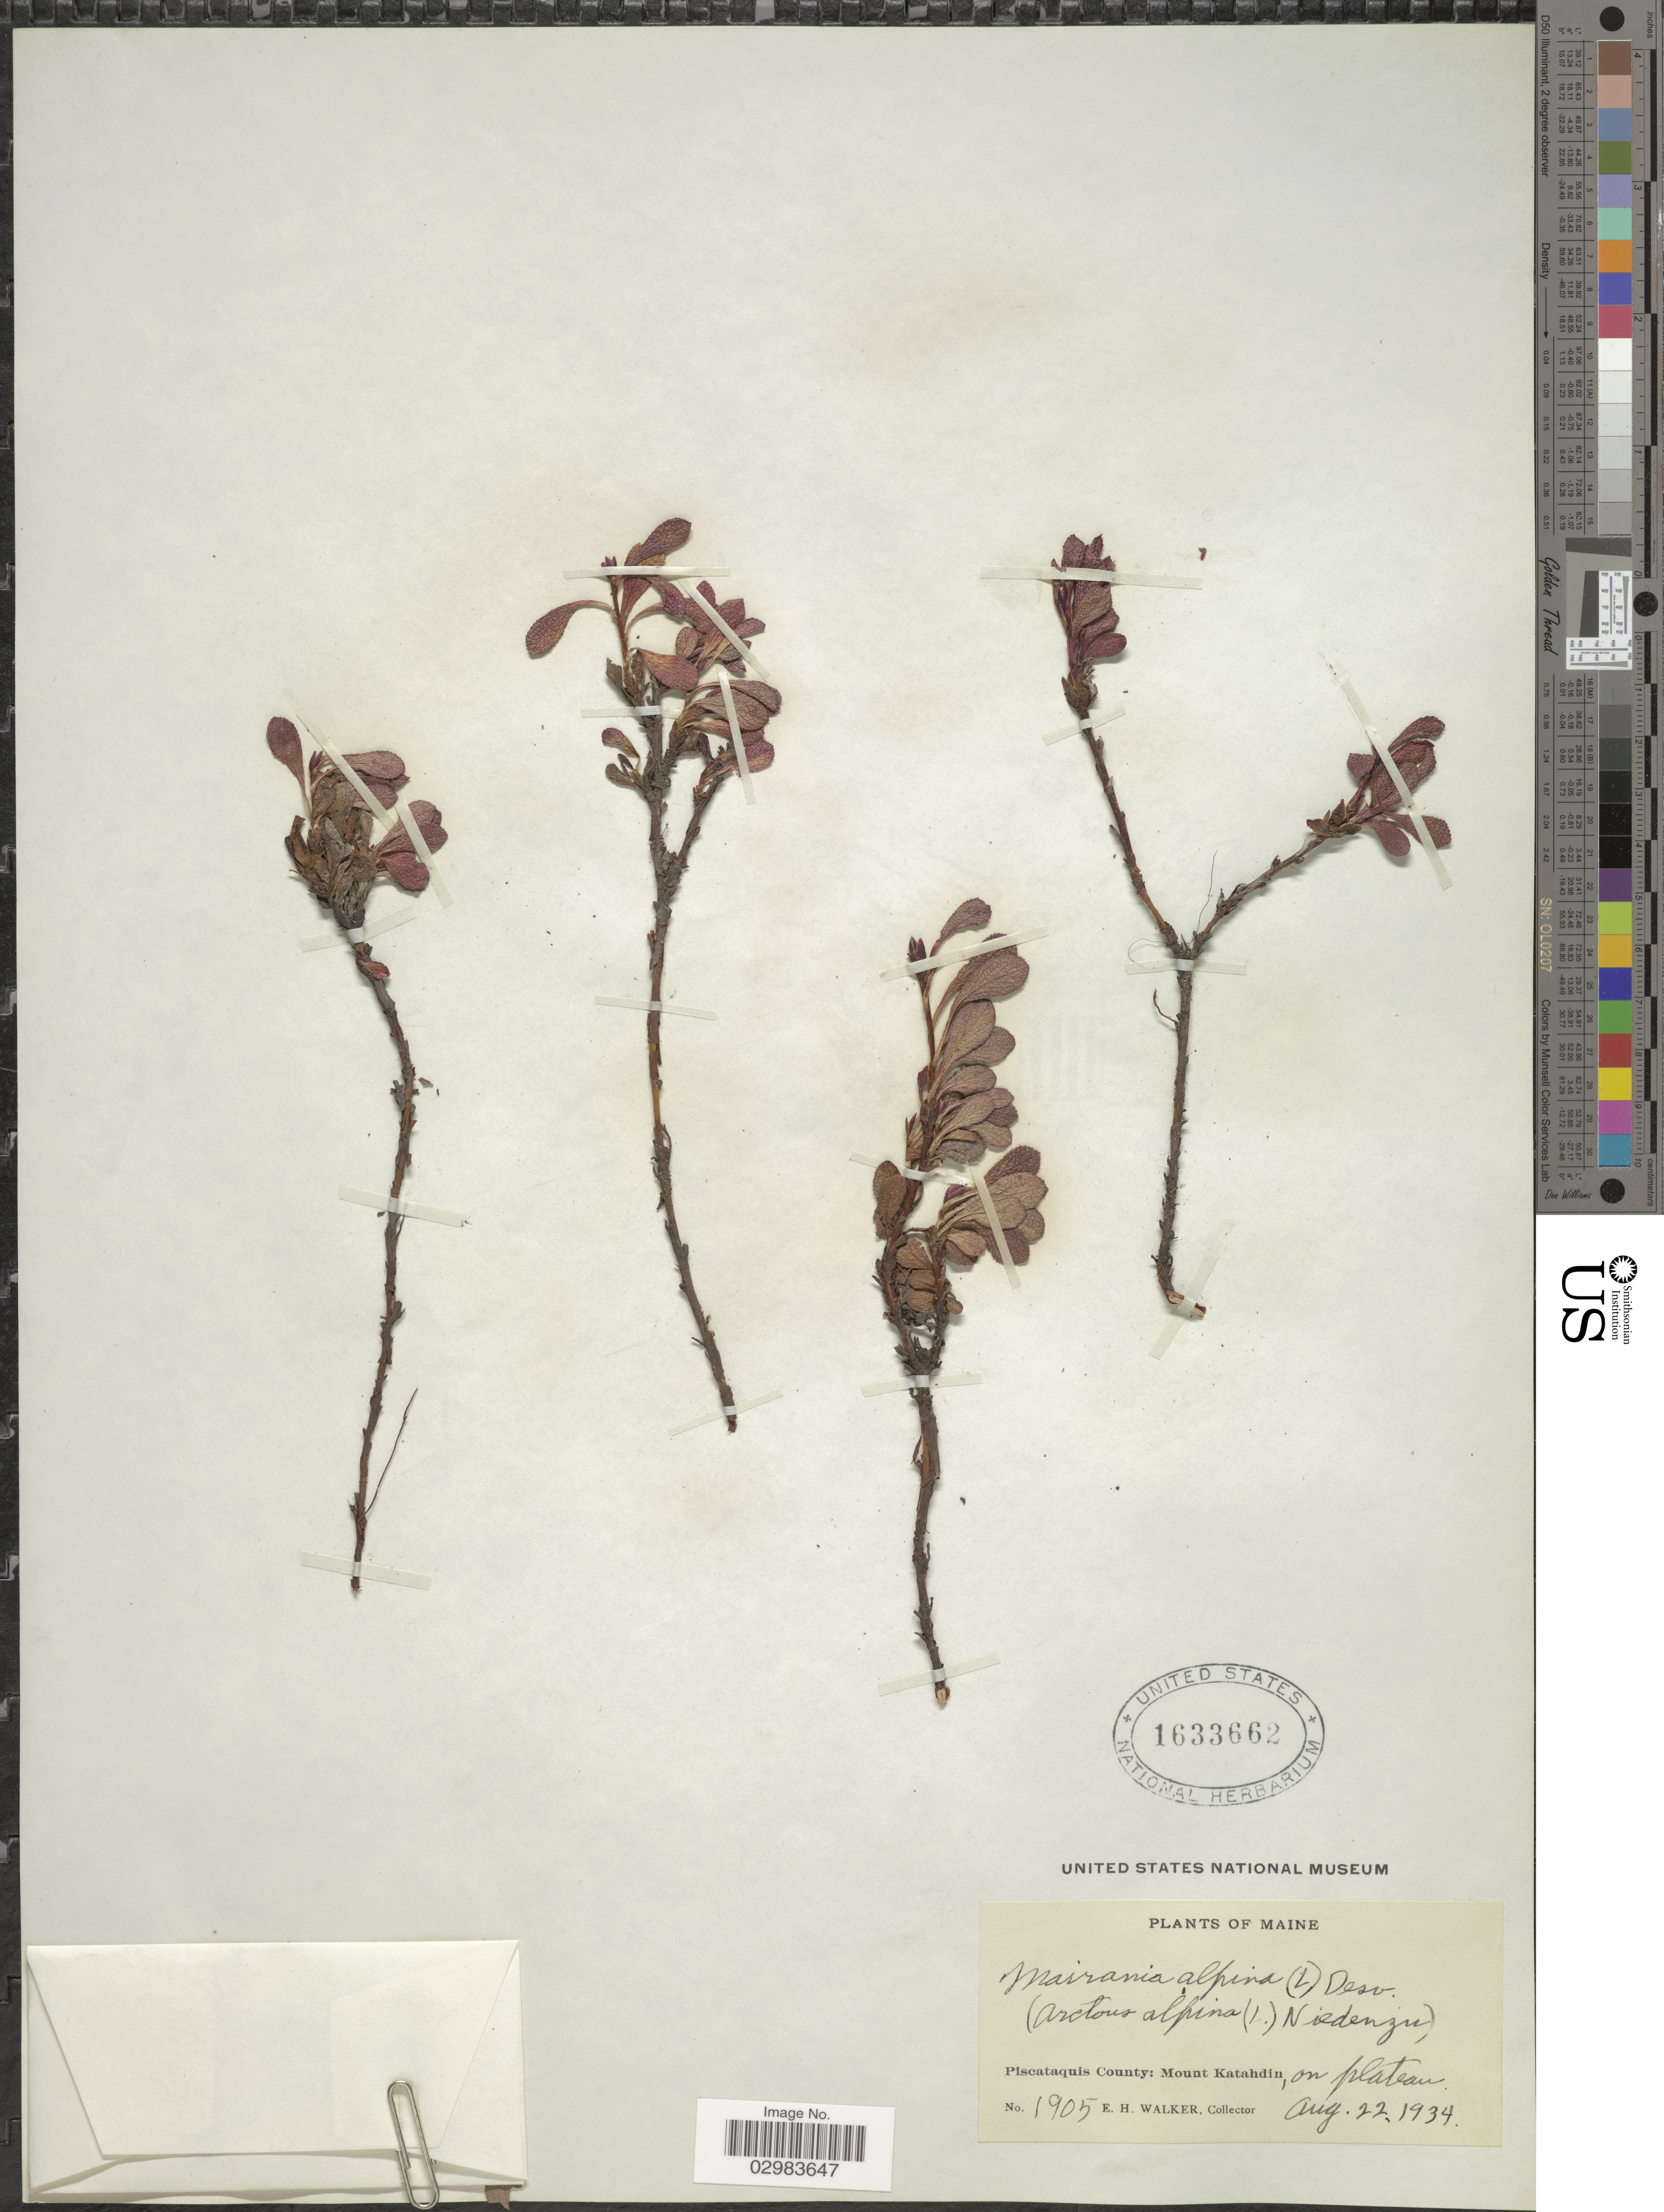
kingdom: Plantae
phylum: Tracheophyta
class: Magnoliopsida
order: Ericales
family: Ericaceae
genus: Arctostaphylos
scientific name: Arctostaphylos alpina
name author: (L.) Spreng.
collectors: E. H. Walker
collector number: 1905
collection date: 1934-08-22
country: United States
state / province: Maine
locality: Piscataquis County: Mount Katahdin, on plateau.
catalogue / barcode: US 1633662